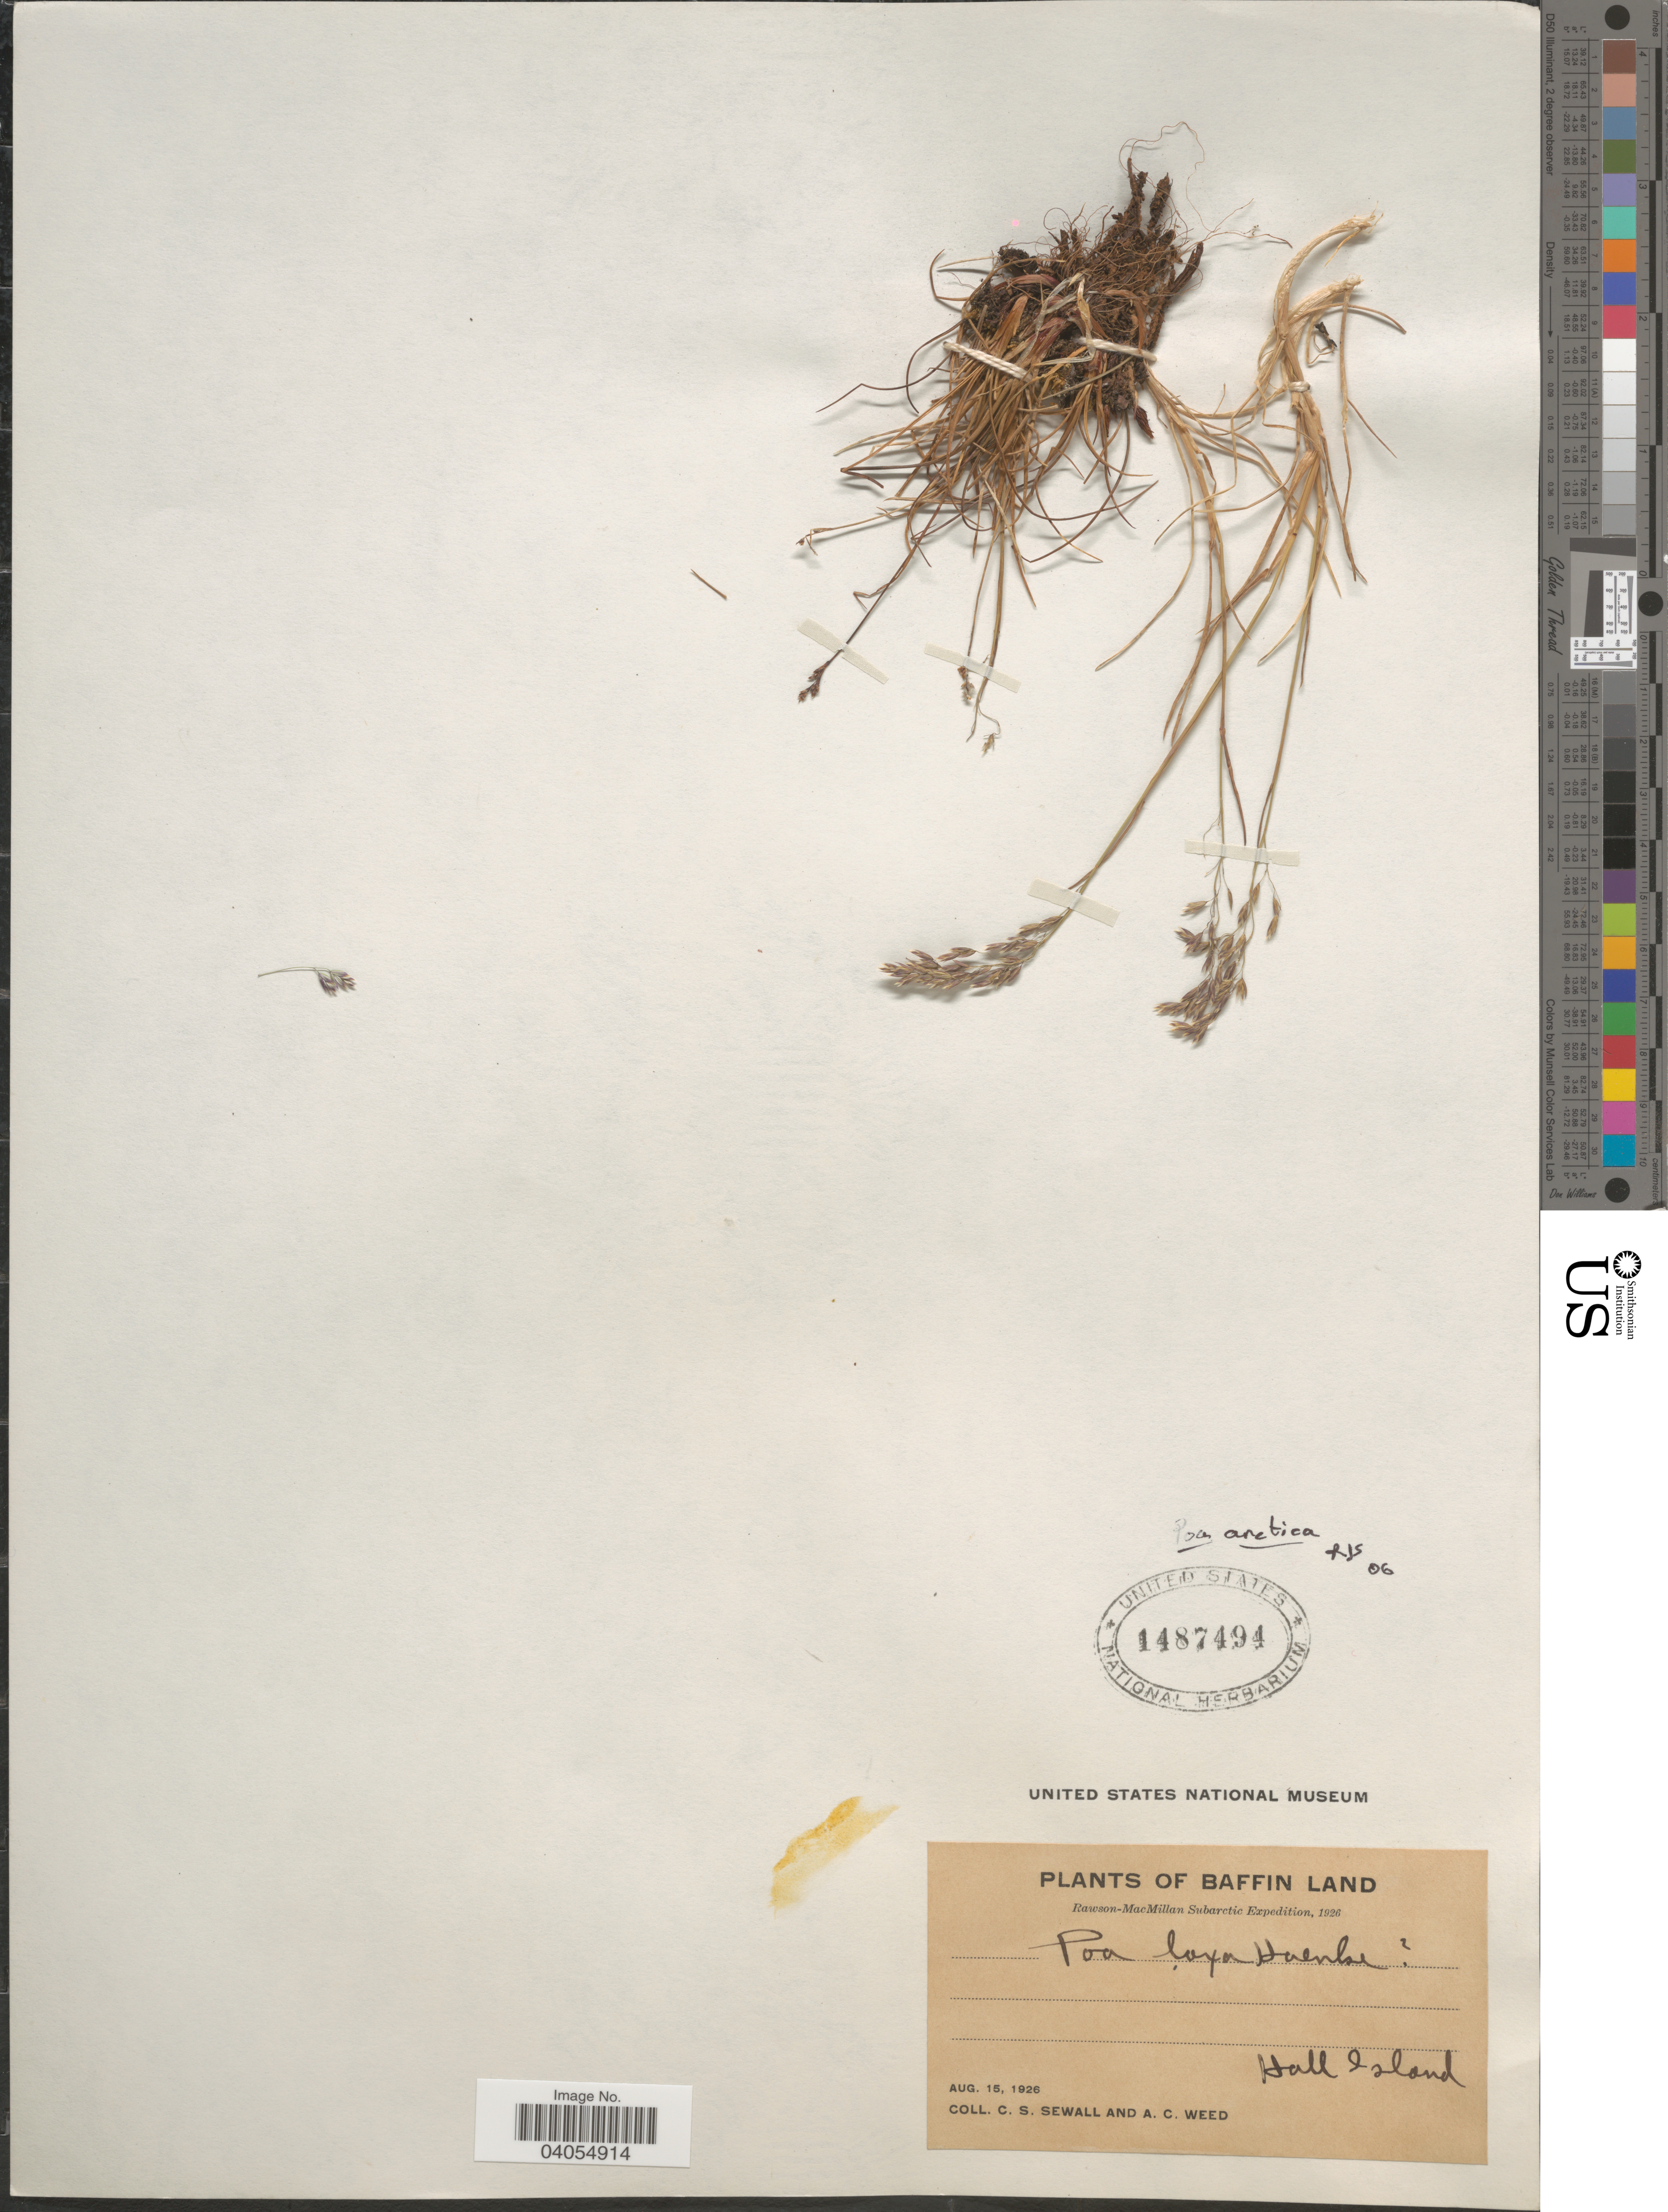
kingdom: Plantae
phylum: Tracheophyta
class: Liliopsida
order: Poales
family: Poaceae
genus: Poa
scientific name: Poa arctica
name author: R. Br.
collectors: C. Sewall & A. Weed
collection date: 1926-08-15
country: Canada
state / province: Nunavut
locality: Baffin Land. Hall Island.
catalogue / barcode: US 1487494